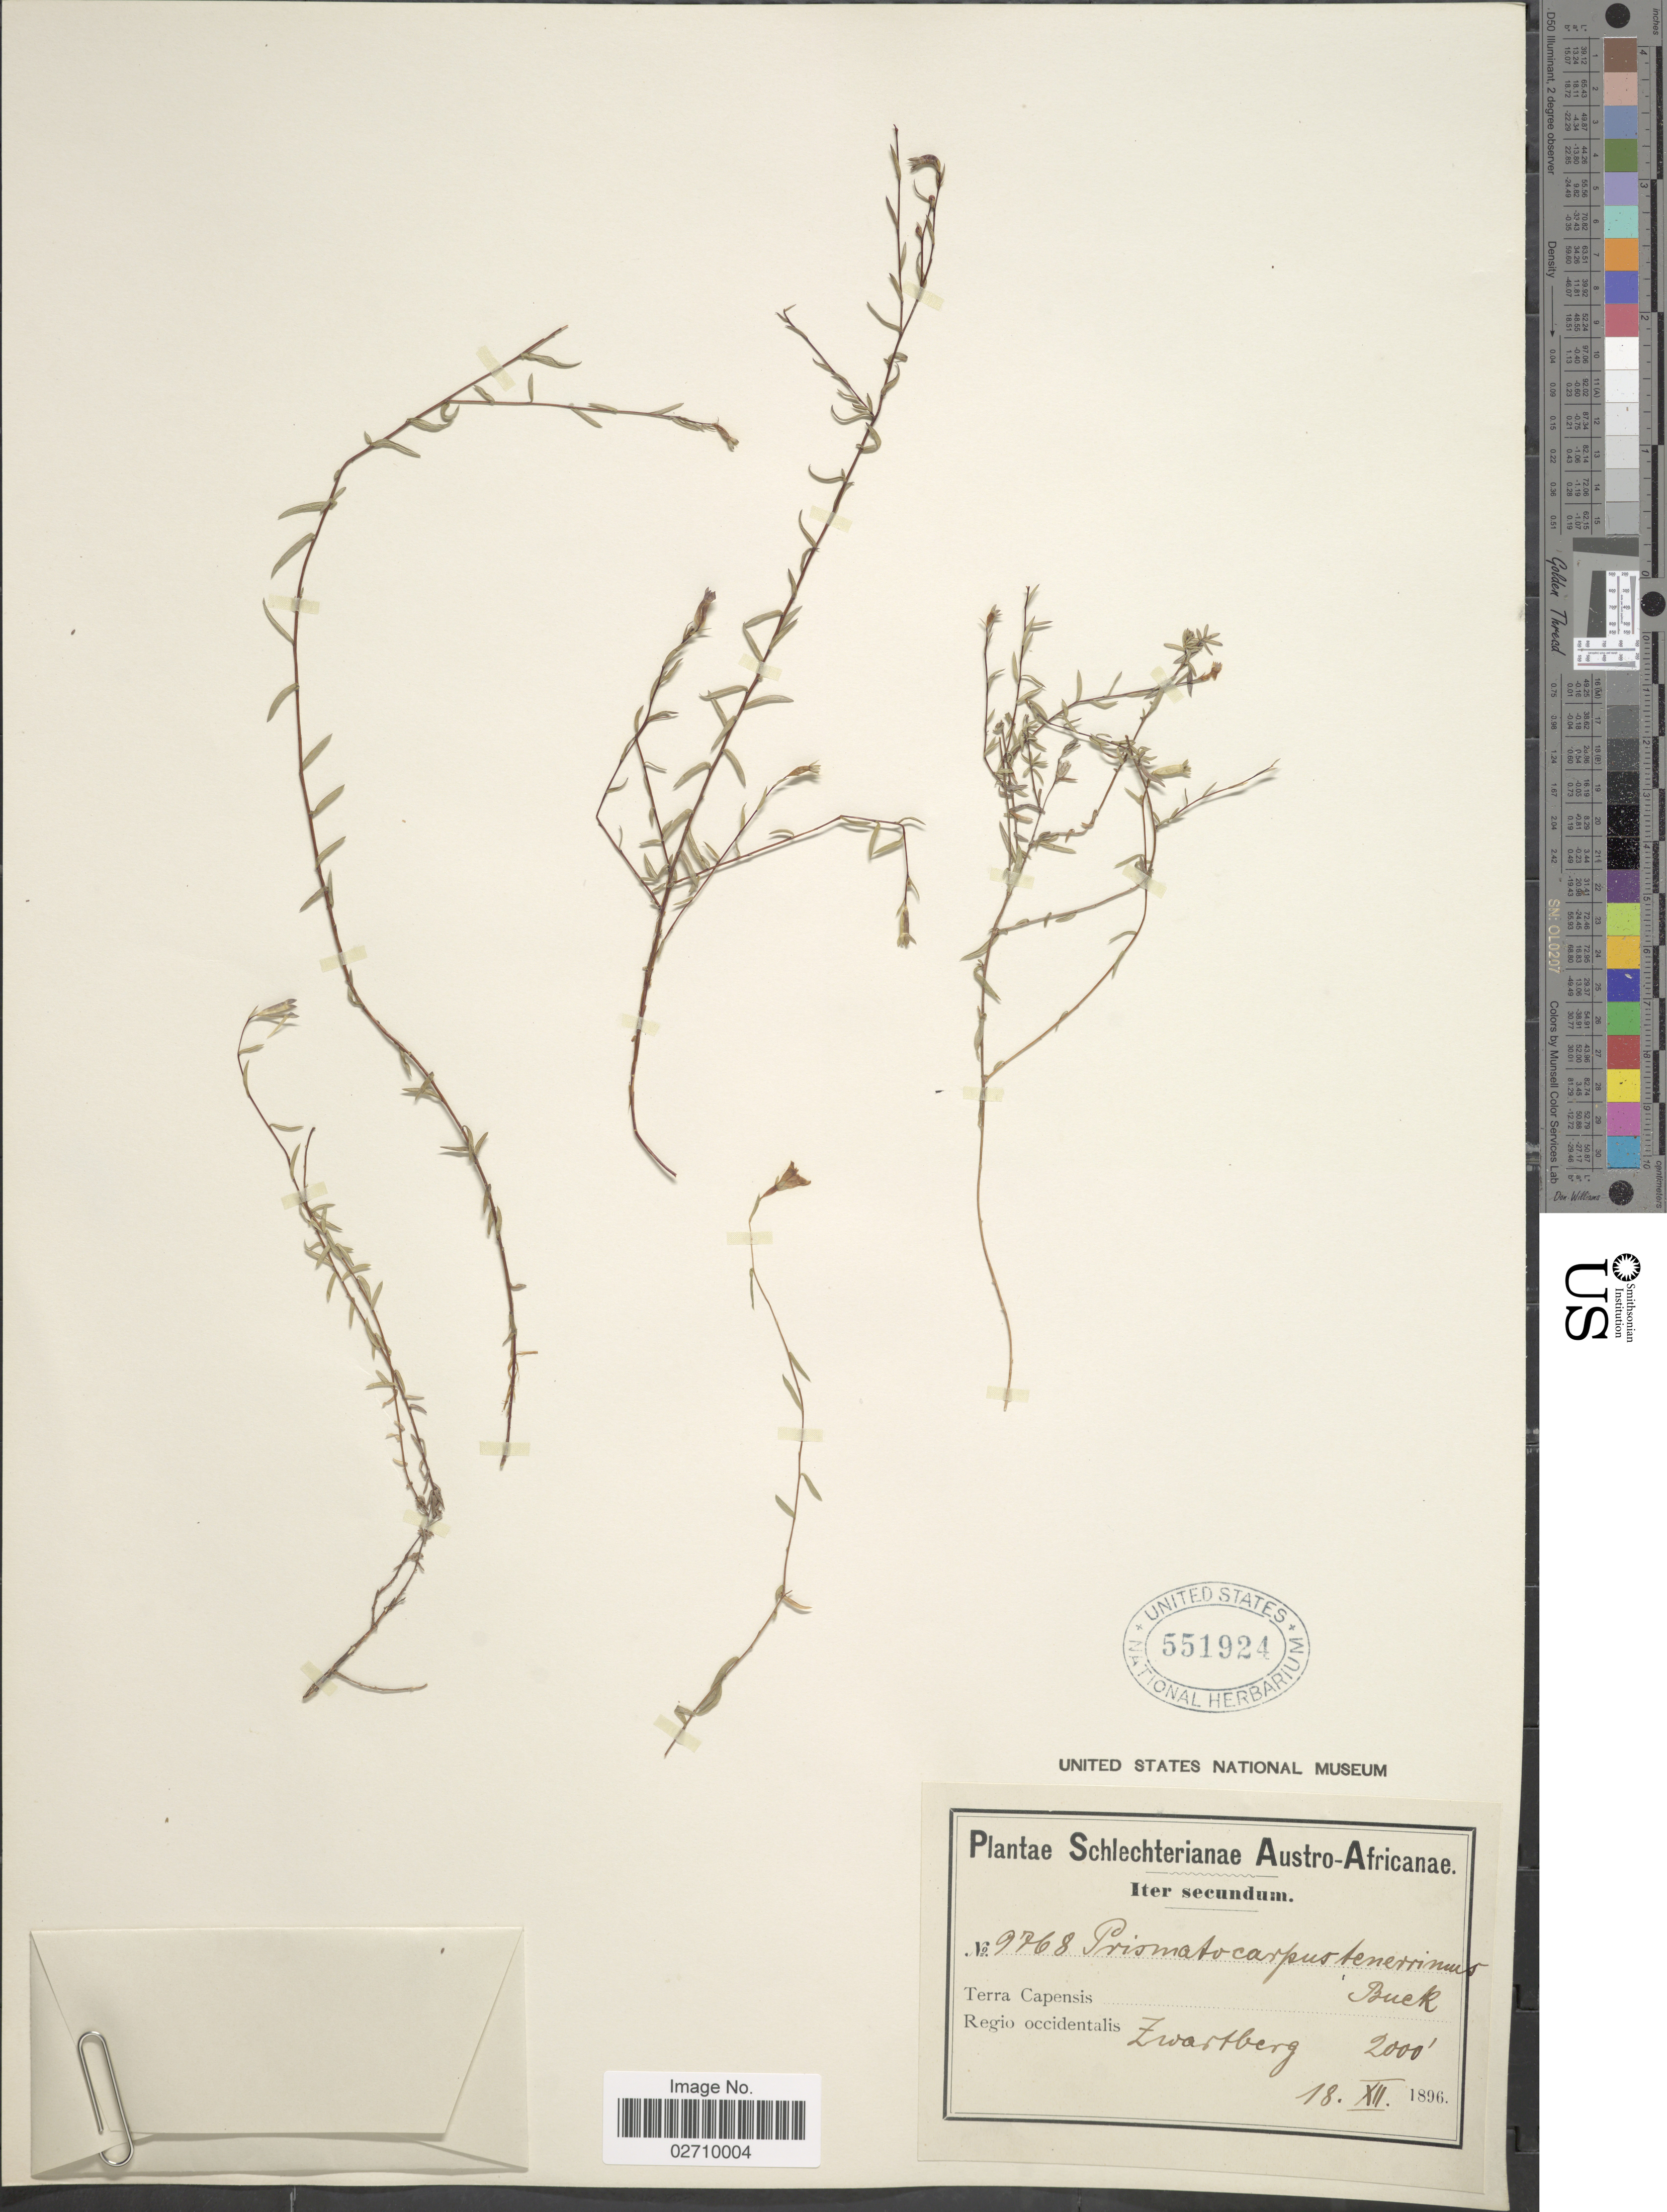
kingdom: Plantae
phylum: Tracheophyta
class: Magnoliopsida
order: Asterales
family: Campanulaceae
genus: Prismatocarpus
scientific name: Prismatocarpus tenerrimus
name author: H. Buek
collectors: Schlechter, --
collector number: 9768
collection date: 1896-12-18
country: South Africa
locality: Austro-Africanae. Terra Capensis. Regio occidentalis. Zwartberg.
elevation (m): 610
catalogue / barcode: US 551924